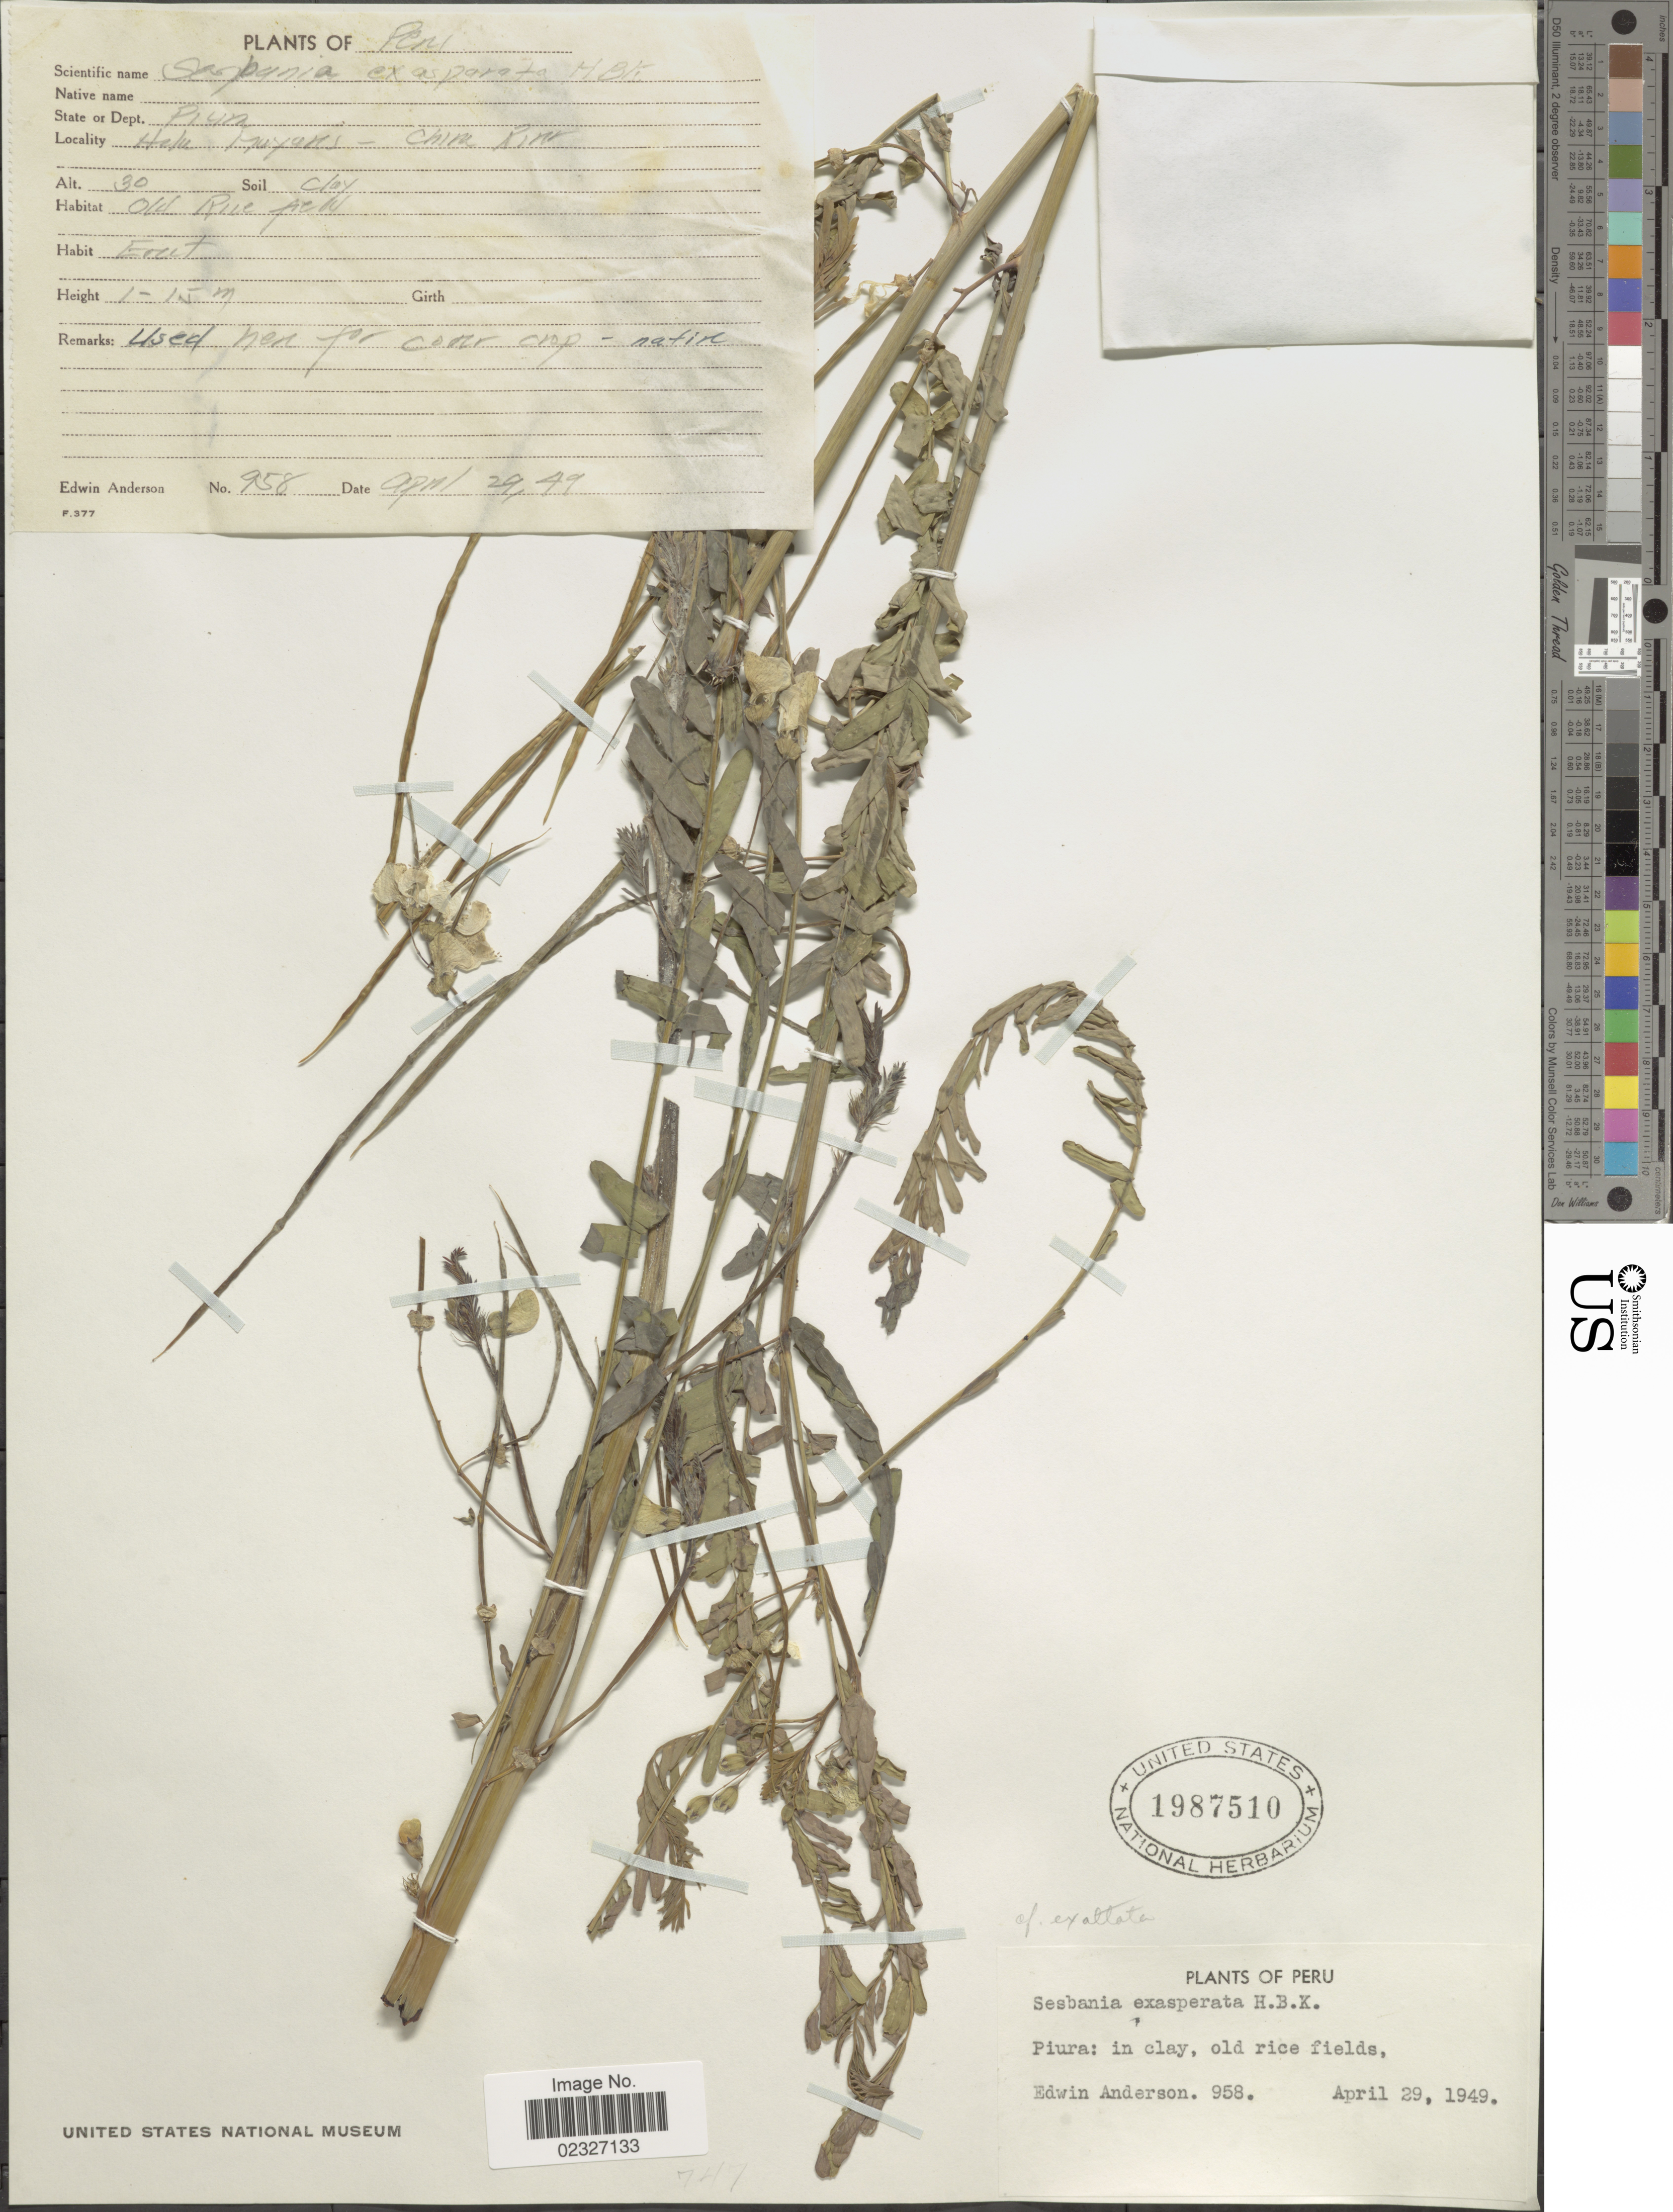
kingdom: Plantae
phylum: Tracheophyta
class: Magnoliopsida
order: Fabales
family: Fabaceae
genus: Sesbania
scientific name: Sesbania exaltata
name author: (Raf.) Cory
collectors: E. Anderson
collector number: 958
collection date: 1949-04-29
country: Peru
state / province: Piura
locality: In clay, old rice fields, Hda Mayans - Chira River.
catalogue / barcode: US 1987510